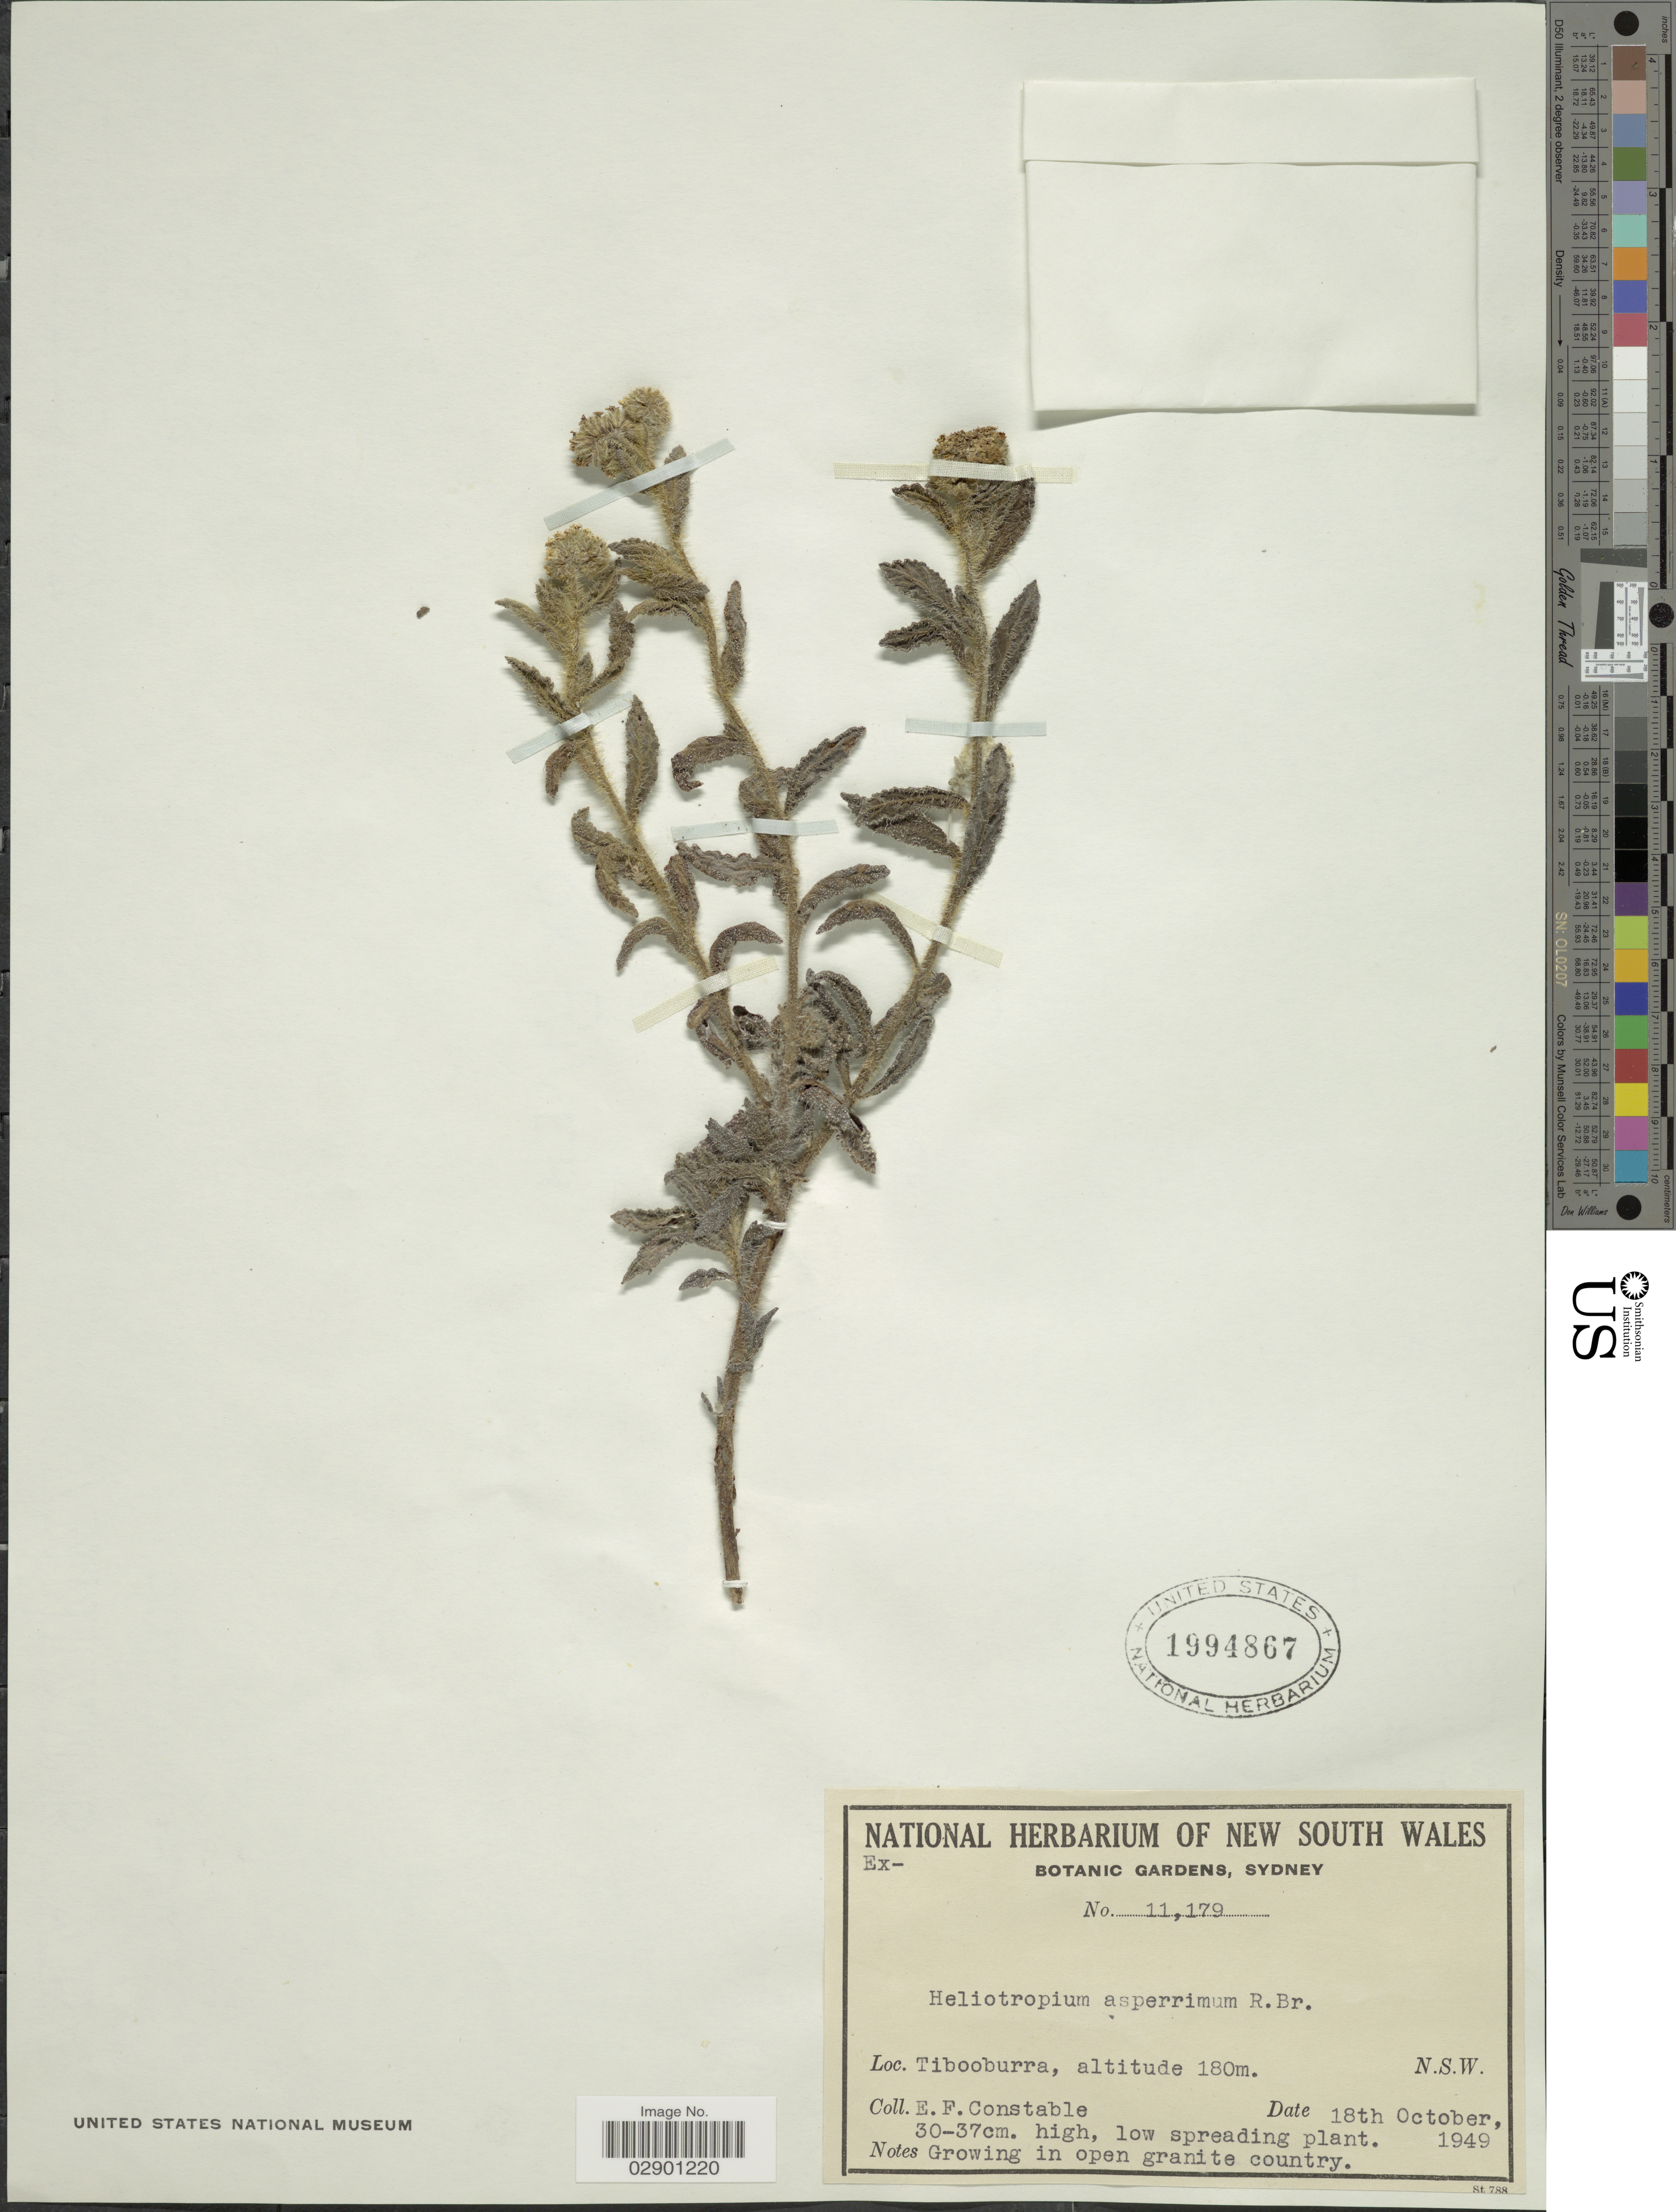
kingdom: Plantae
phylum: Tracheophyta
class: Magnoliopsida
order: Boraginales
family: Heliotropiaceae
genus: Heliotropium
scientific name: Heliotropium asperrimum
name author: (Andersson) Andersson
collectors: E. F. Constable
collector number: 11179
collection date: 1949-10-18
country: Australia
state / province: New South Wales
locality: Tibooburra.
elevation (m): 180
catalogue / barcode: US 1994867